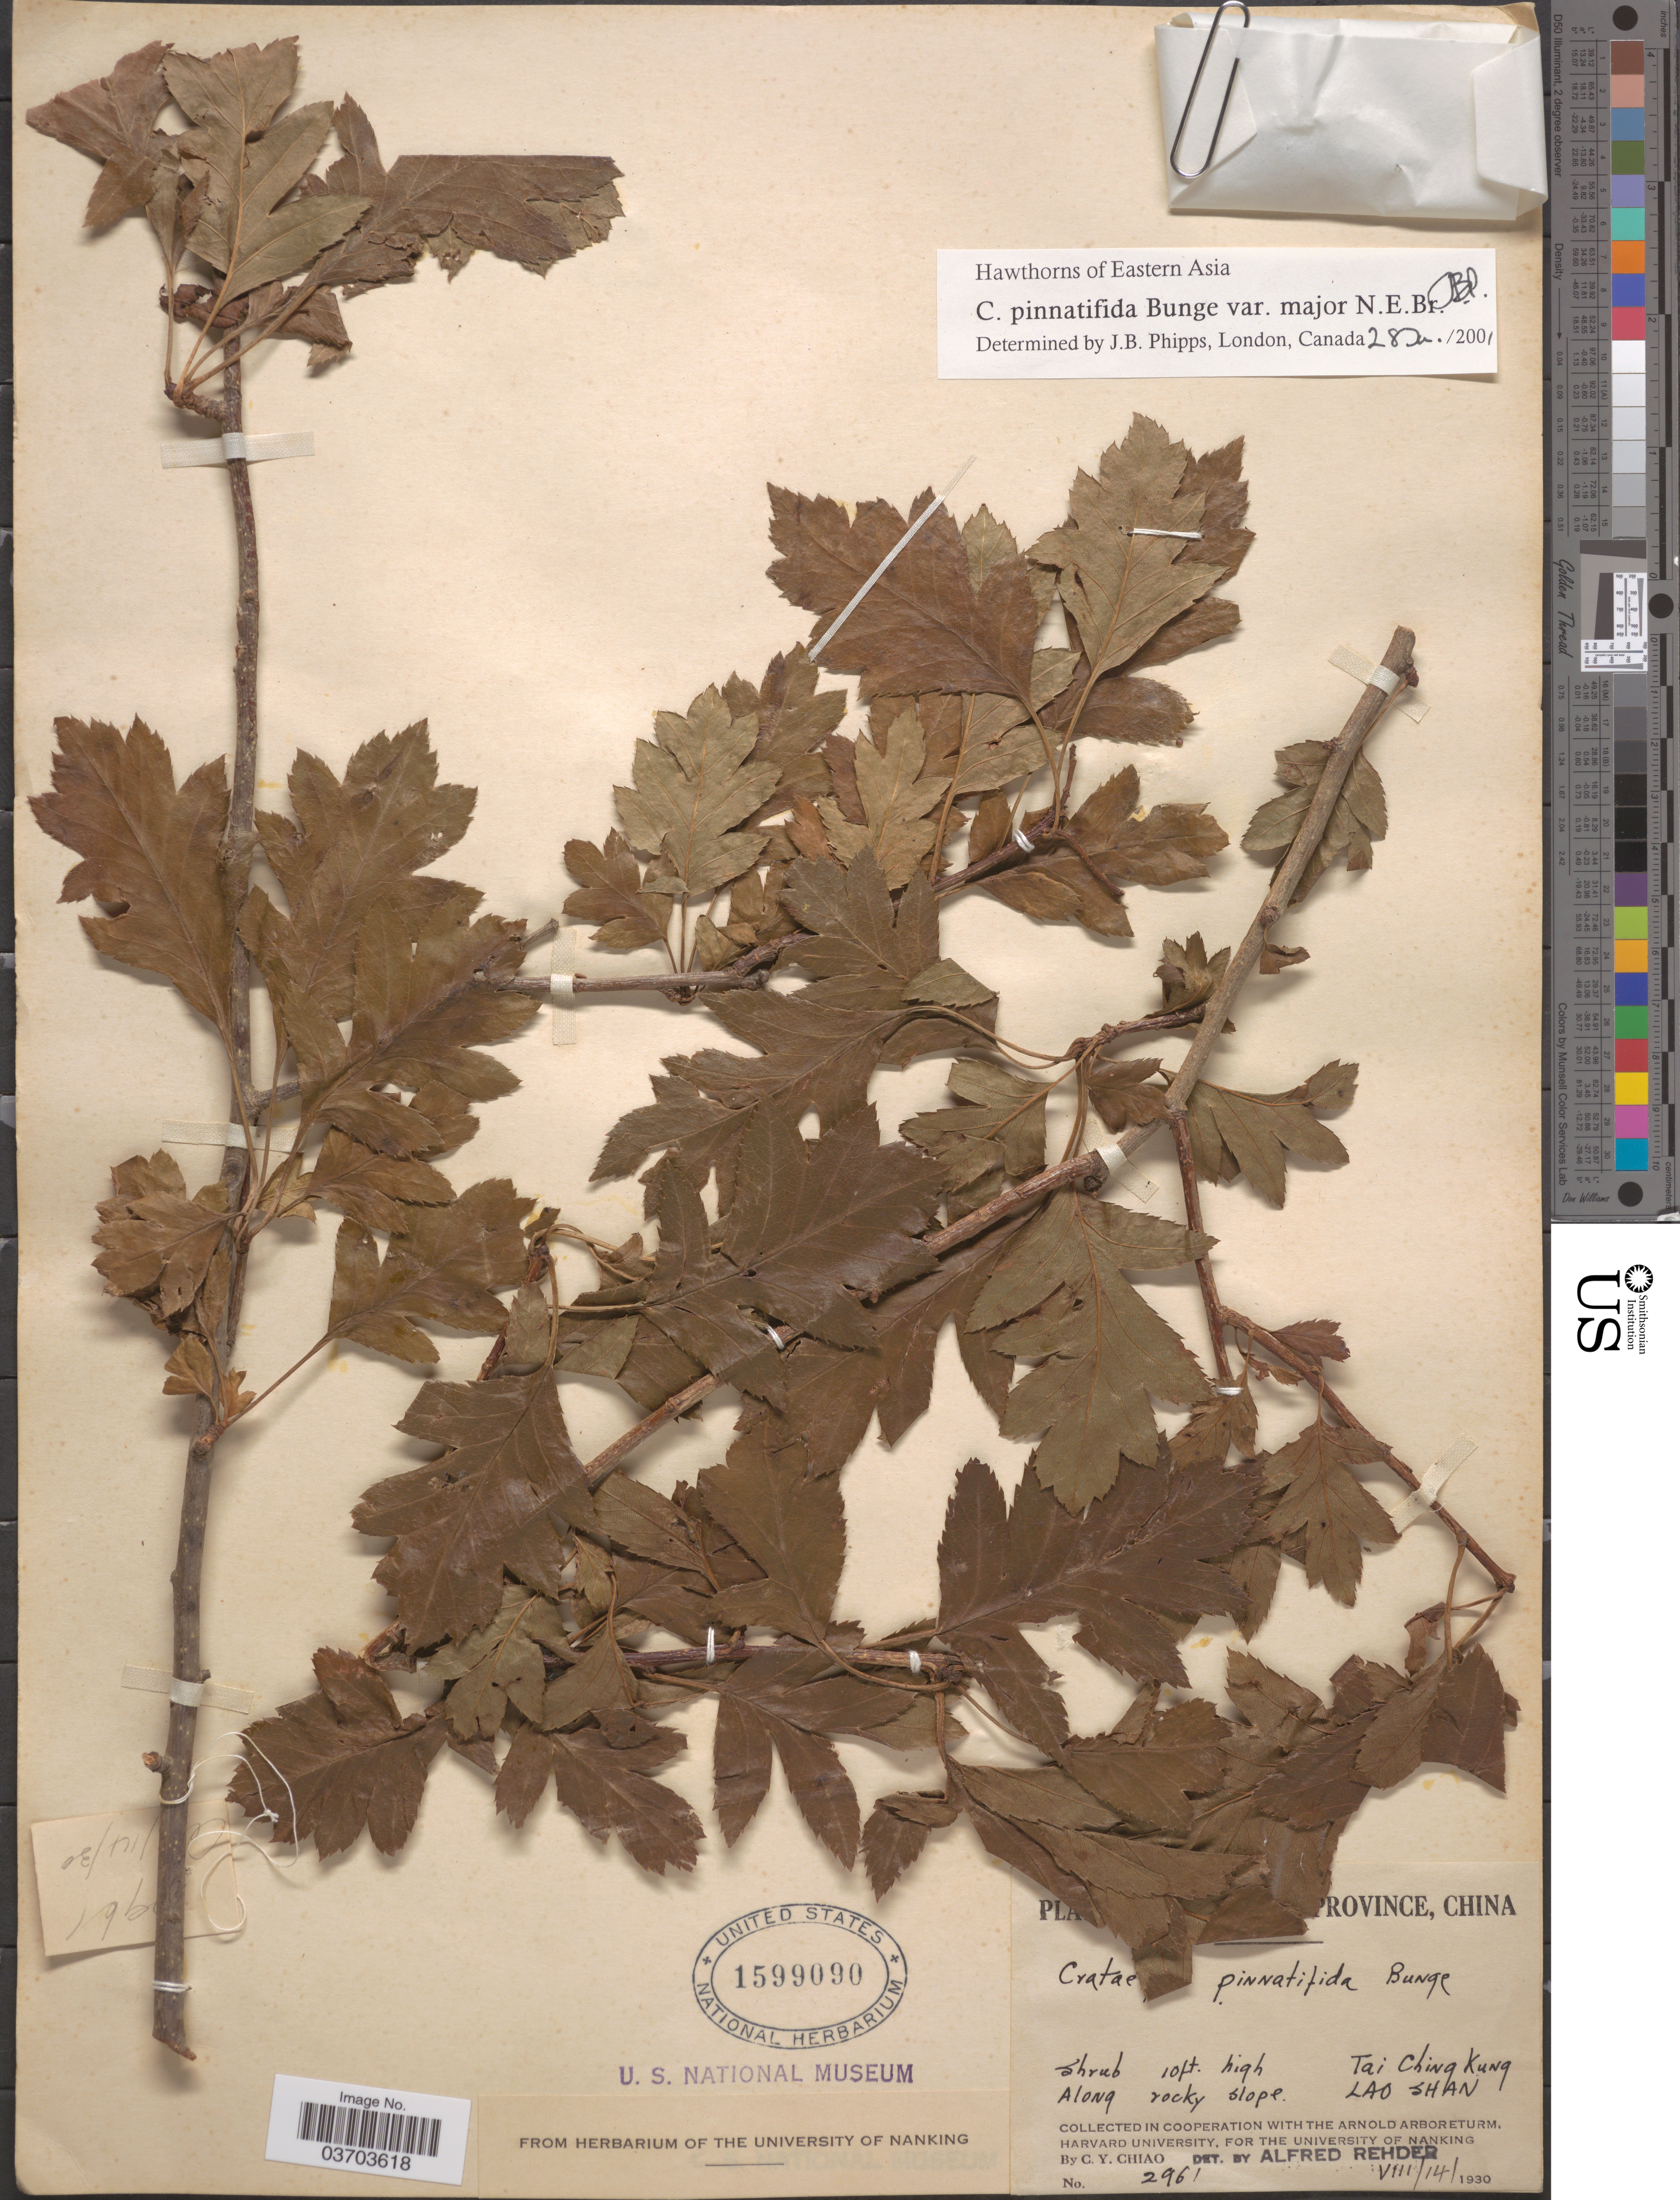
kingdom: Plantae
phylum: Tracheophyta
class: Magnoliopsida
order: Rosales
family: Rosaceae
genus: Crataegus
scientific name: Crataegus pinnatifida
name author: Bunge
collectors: C. Y. Chiao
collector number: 2961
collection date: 1930-08-04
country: China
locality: [illegible text] Province. Tai Ching Kung. Lao Shan.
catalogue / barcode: US 1599090